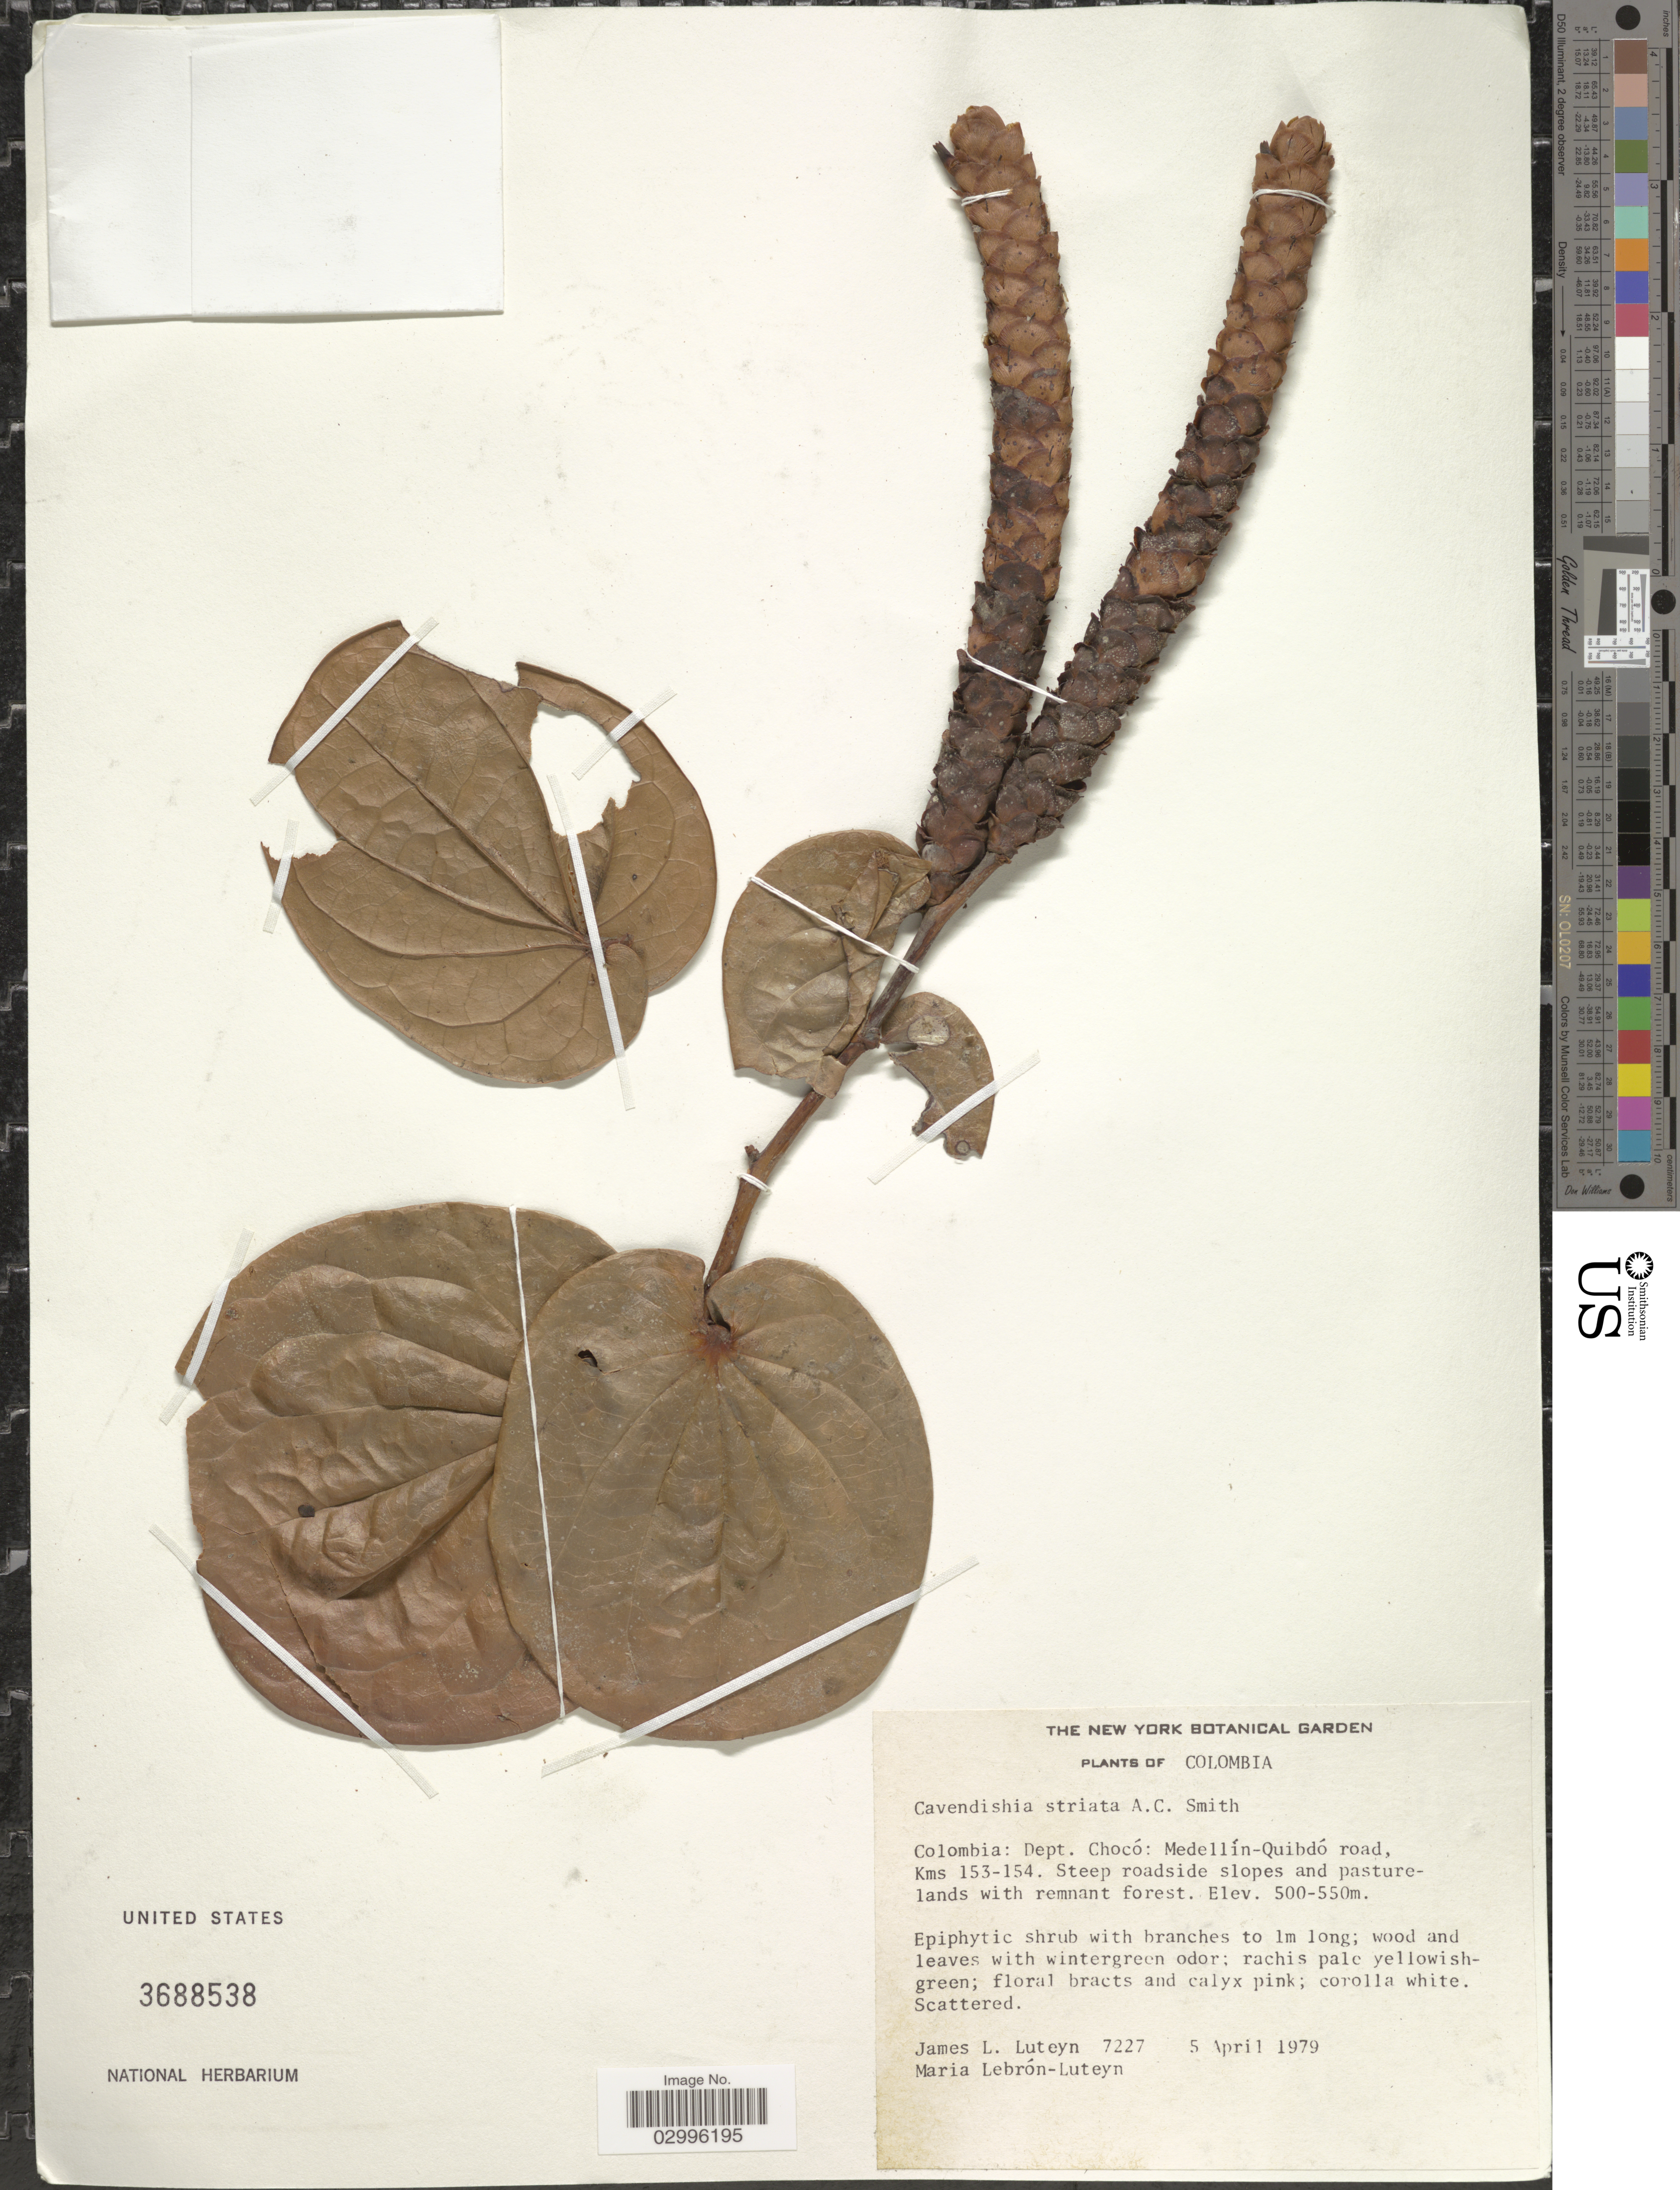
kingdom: Plantae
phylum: Tracheophyta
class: Magnoliopsida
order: Ericales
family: Ericaceae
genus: Cavendishia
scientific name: Cavendishia striata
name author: A.C. Sm.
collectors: J. L. Luteyn & M. L. Lebrón-Luteyn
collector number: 7227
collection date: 1979-04-05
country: Colombia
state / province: Chocó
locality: Dept. Chocó: Medellín-Quibdó road, Kms 153-154,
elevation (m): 500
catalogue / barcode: US 3688538